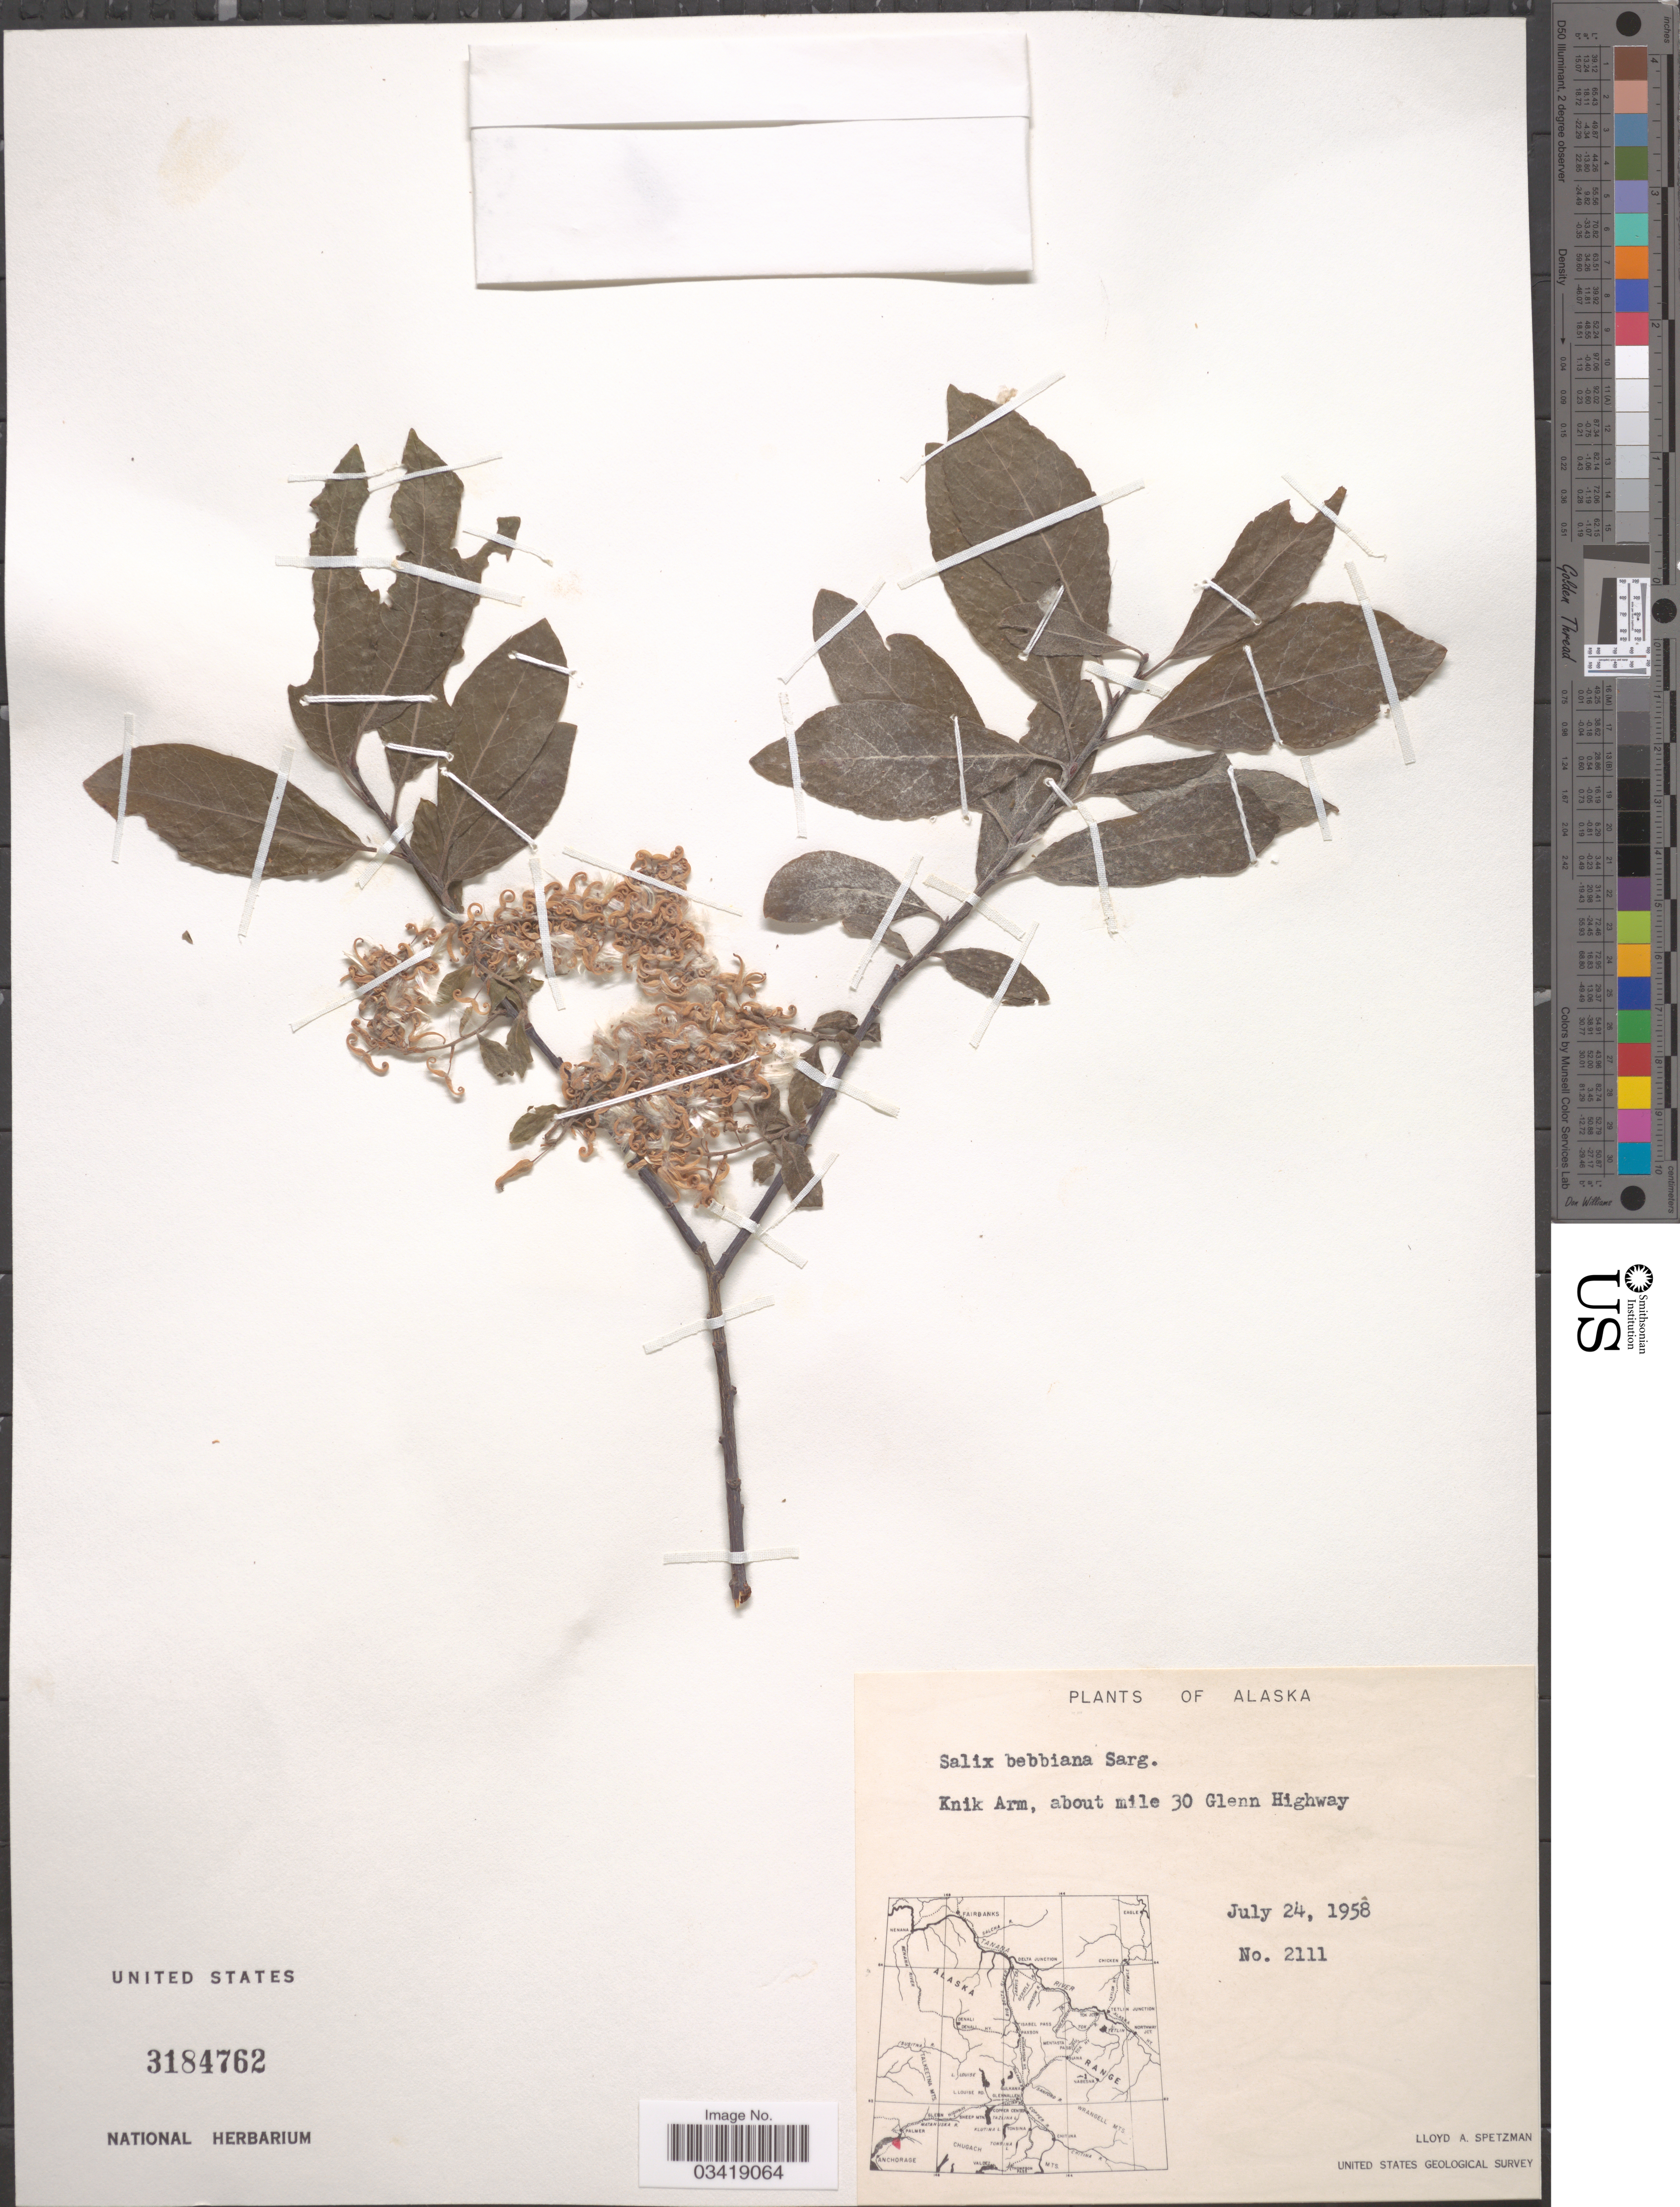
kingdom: Plantae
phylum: Tracheophyta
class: Magnoliopsida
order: Malpighiales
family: Salicaceae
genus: Salix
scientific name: Salix bebbiana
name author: Sarg.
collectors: L. Spetzman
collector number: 2111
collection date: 1958-07-24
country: United States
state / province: Alaska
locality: Knik Arm, about mile 30 Glenn Highway.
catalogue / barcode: US 3184762